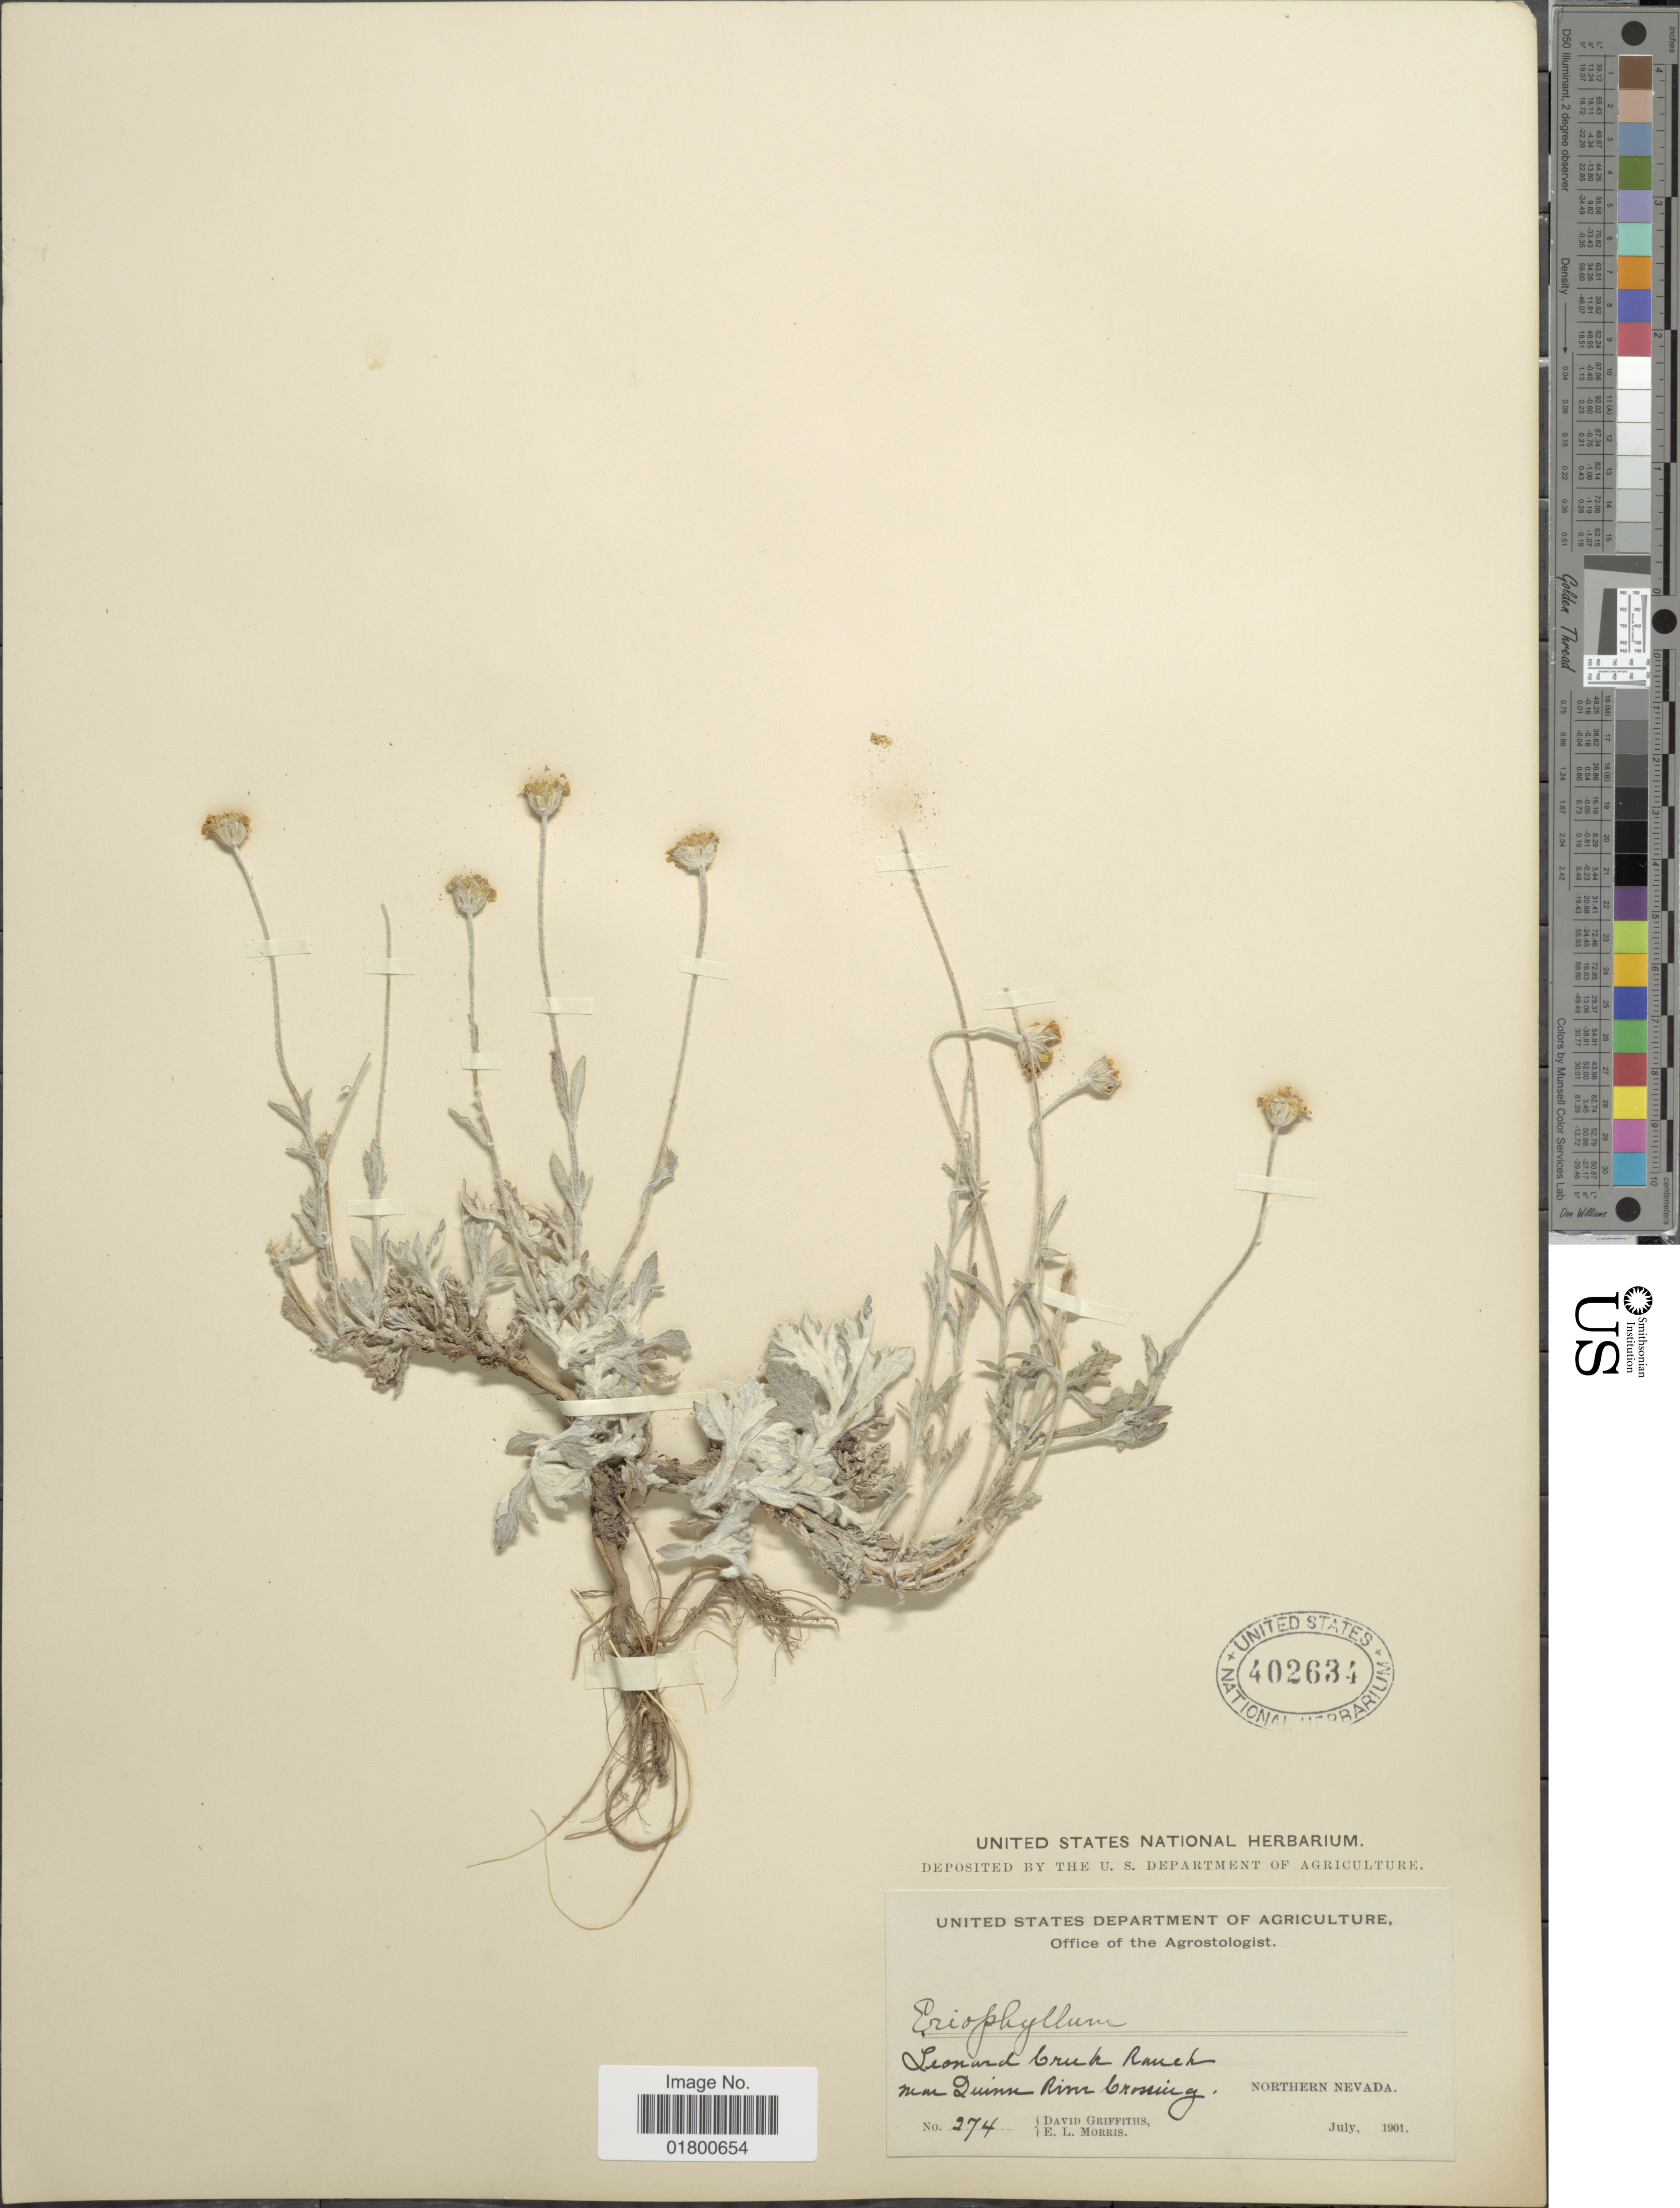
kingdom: Plantae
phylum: Tracheophyta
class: Magnoliopsida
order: Asterales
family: Asteraceae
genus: Eriophyllum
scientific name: Eriophyllum watsonii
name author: A. Gray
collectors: D. Griffiths & E. Morris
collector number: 274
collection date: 1901-07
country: United States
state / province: Nevada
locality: Leonard Creek Ranch, near Duinn River Crossing, Northern Nevada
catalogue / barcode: US 402634